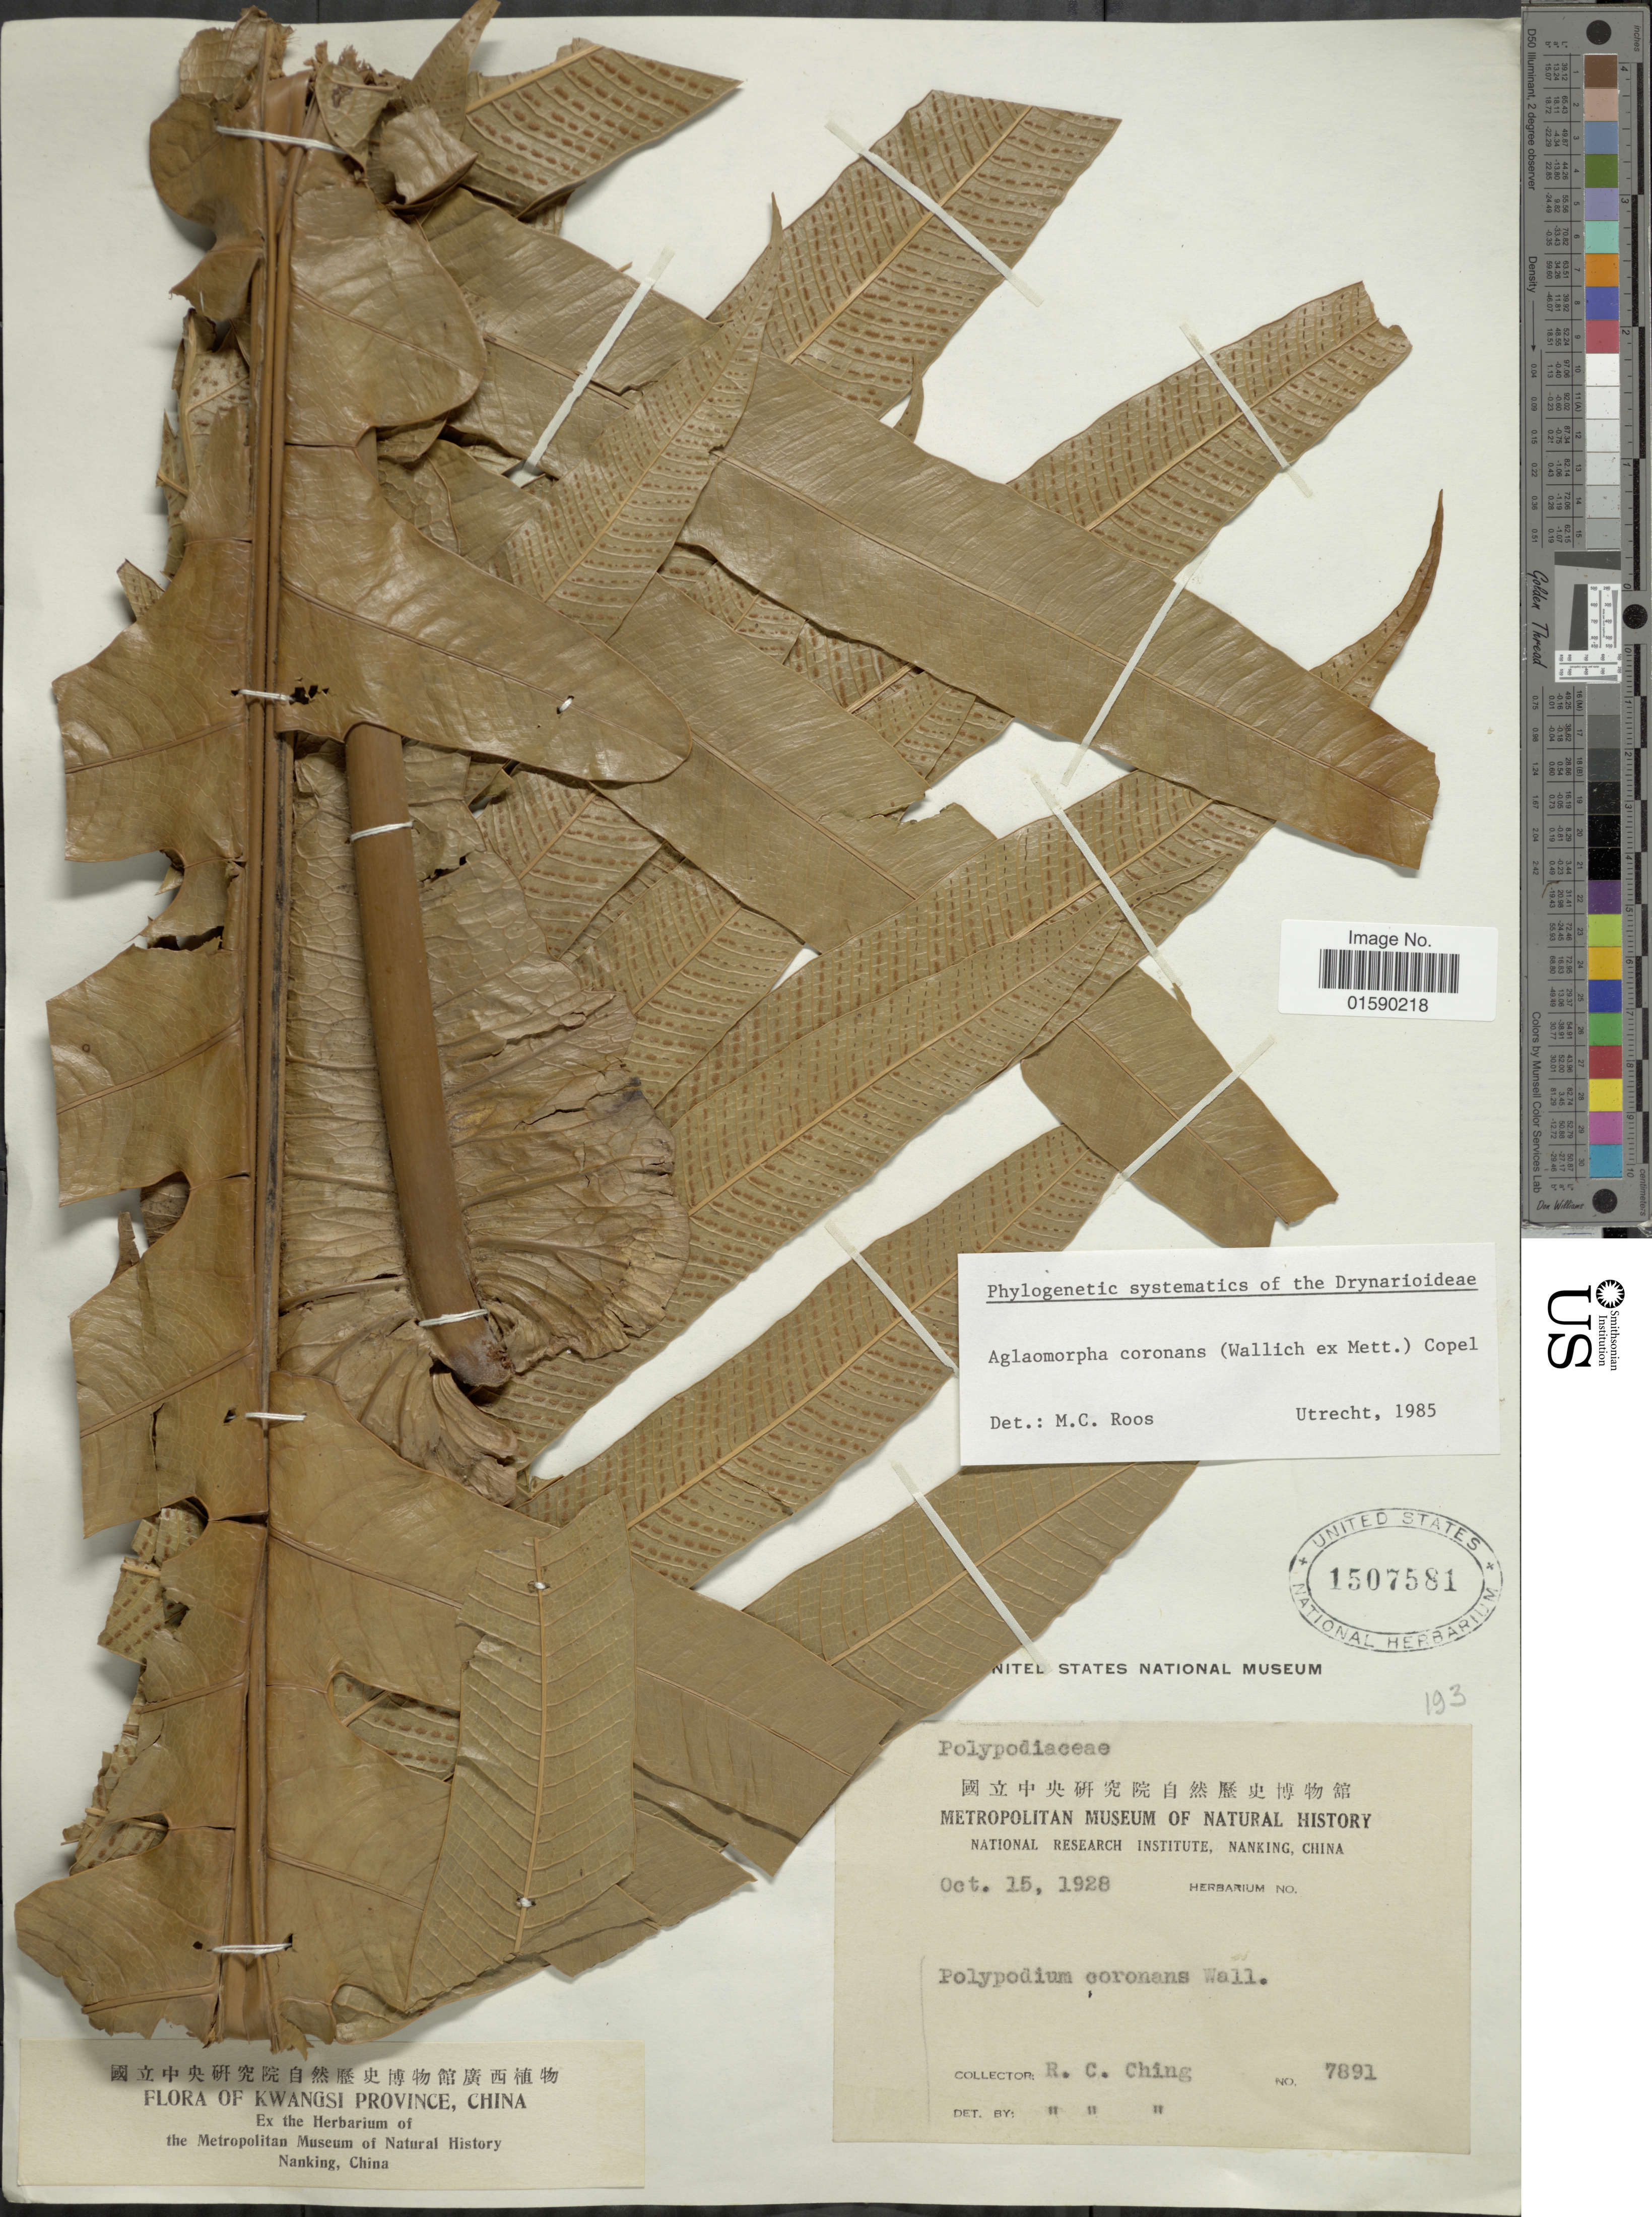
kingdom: Plantae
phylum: Tracheophyta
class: Polypodiopsida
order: Polypodiales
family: Polypodiaceae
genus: Aglaomorpha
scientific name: Aglaomorpha coronans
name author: (Wall. ex Mett.) Copel.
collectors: R. C. Ching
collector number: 7891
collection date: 1928-10-15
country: China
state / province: Guangxi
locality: Kwangsi Province, China.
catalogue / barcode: US 1507581